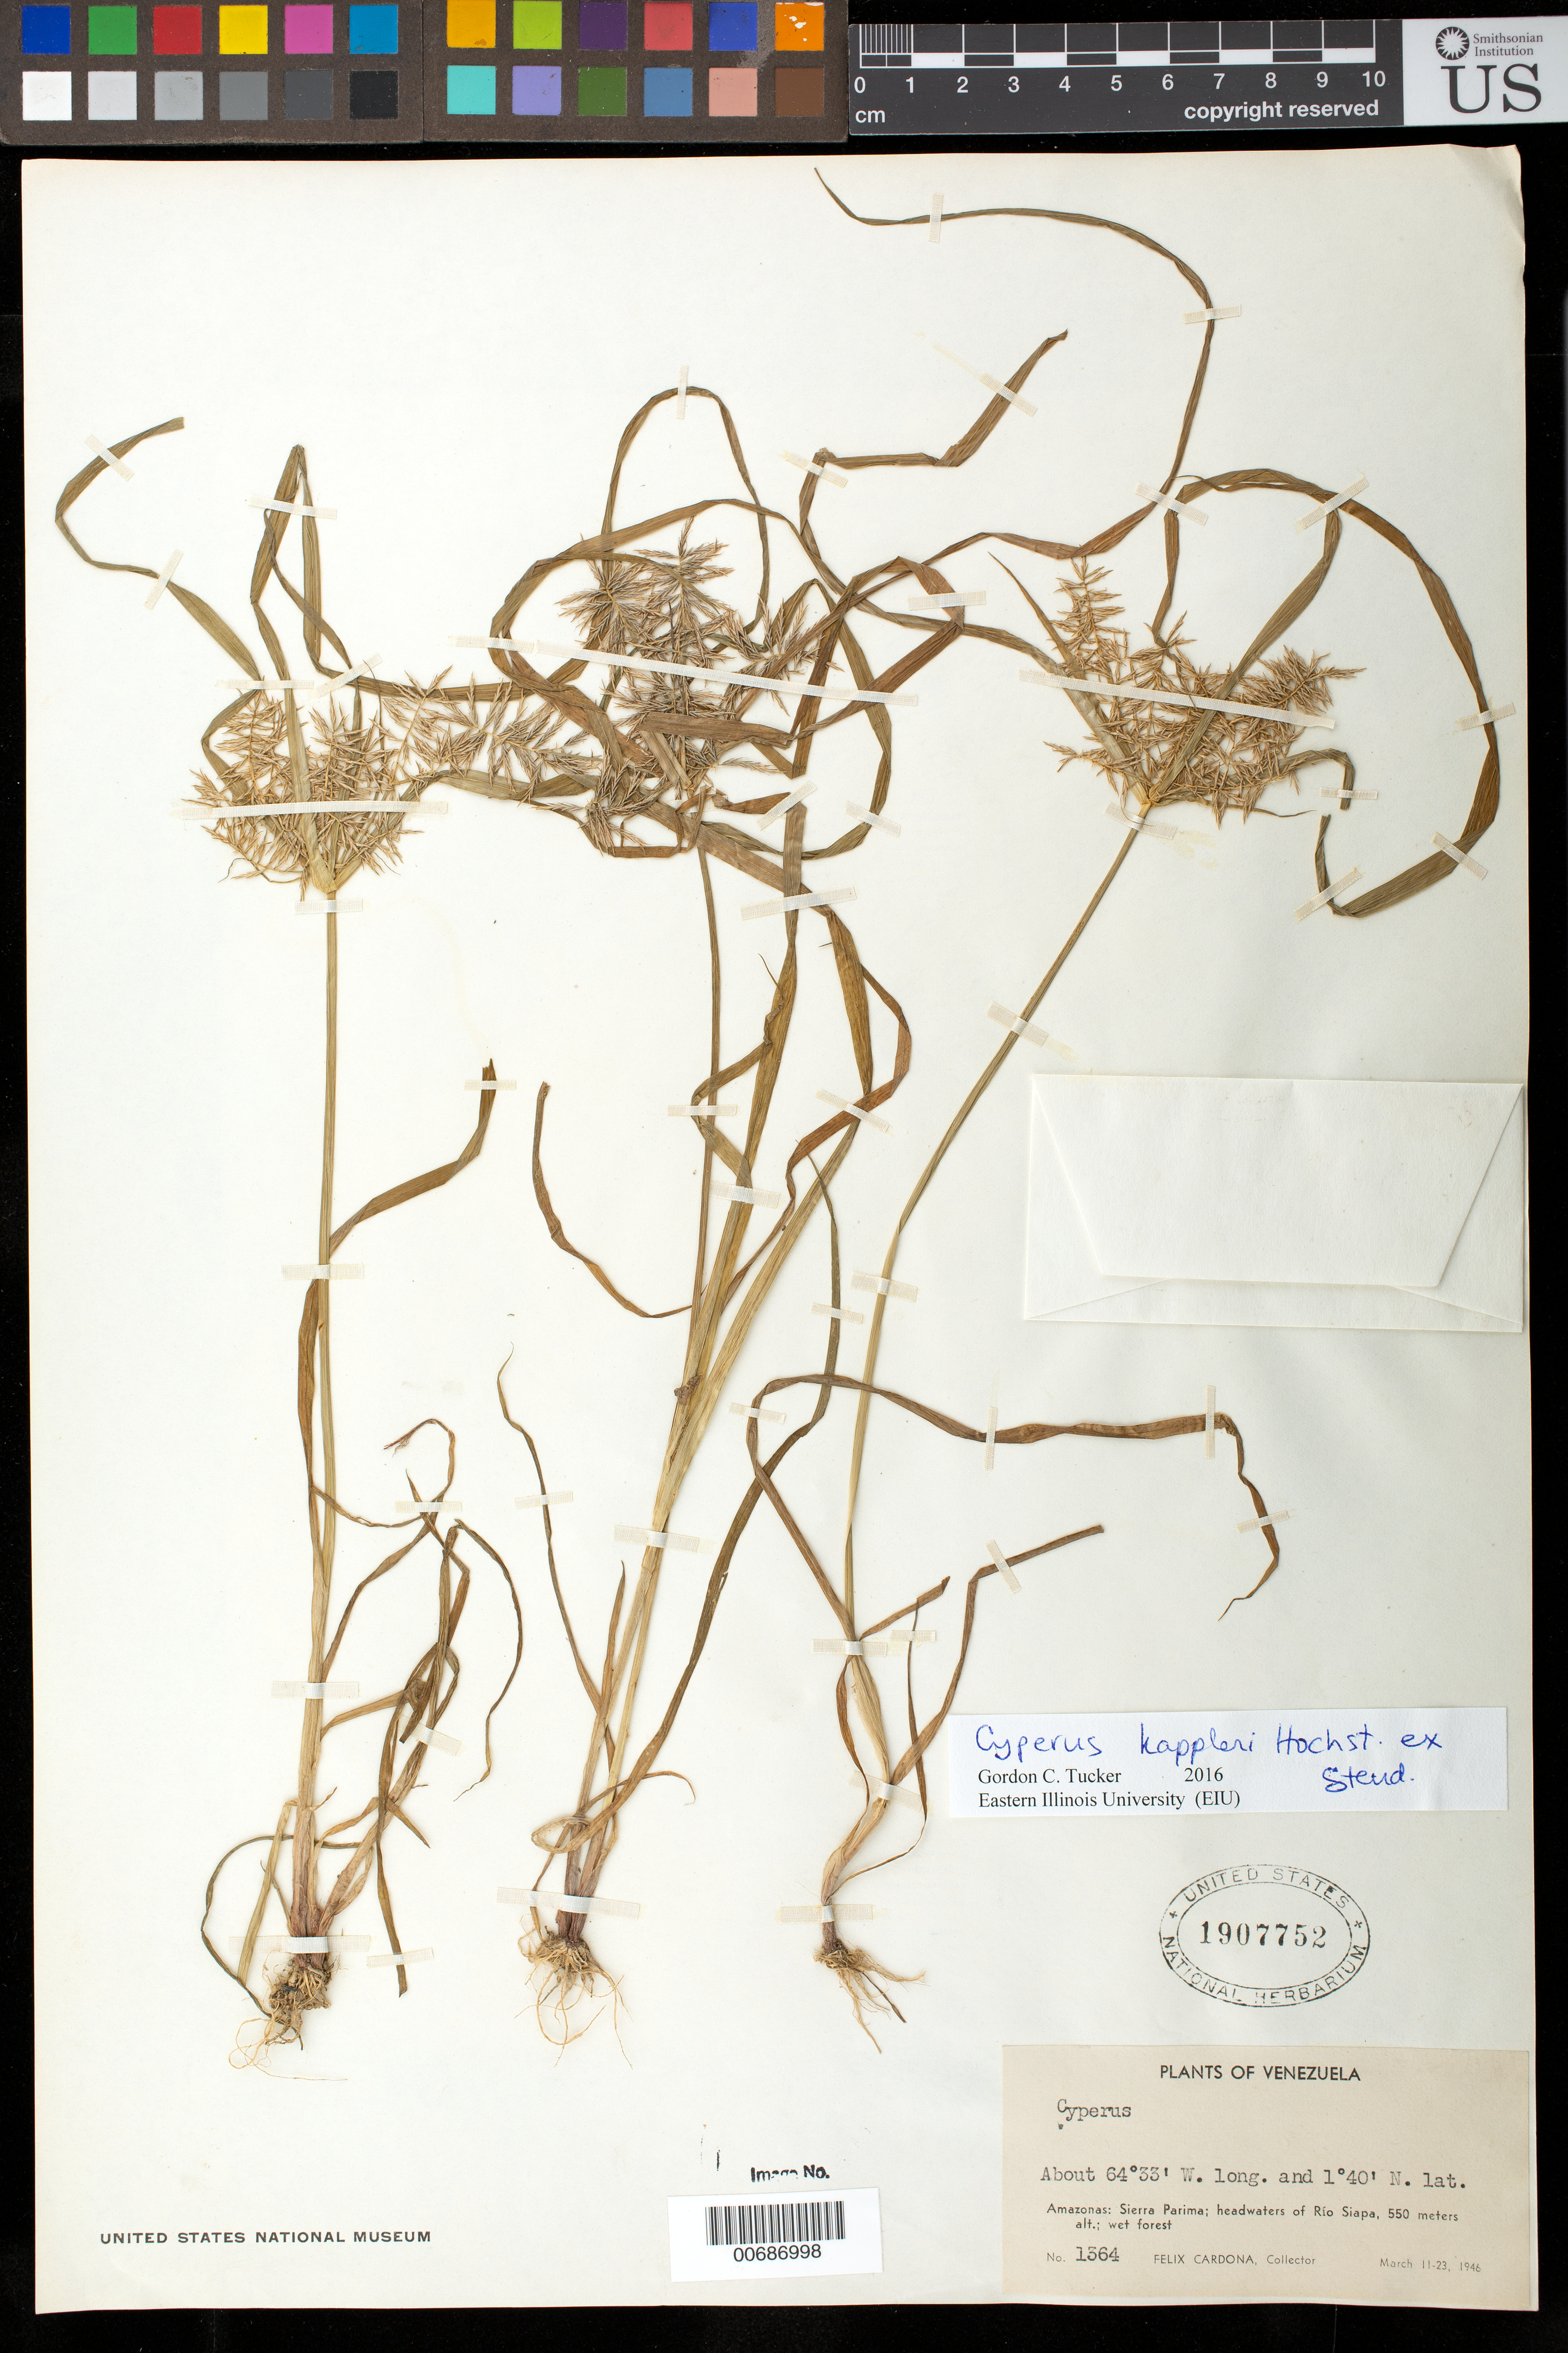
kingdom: Plantae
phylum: Tracheophyta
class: Liliopsida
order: Poales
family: Cyperaceae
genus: Cyperus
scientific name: Cyperus kappleri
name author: Hochst. ex Steud.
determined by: Tucker, G. C.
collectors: F. Cardona Puig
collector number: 1364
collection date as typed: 11-Mar-46 to 23-Mar-46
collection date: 1946-03-11/1946-03-23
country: Venezuela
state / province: Amazonas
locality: Sierra Parima, headwaters of Río Siapa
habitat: Wet forest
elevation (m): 550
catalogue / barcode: US 1907752